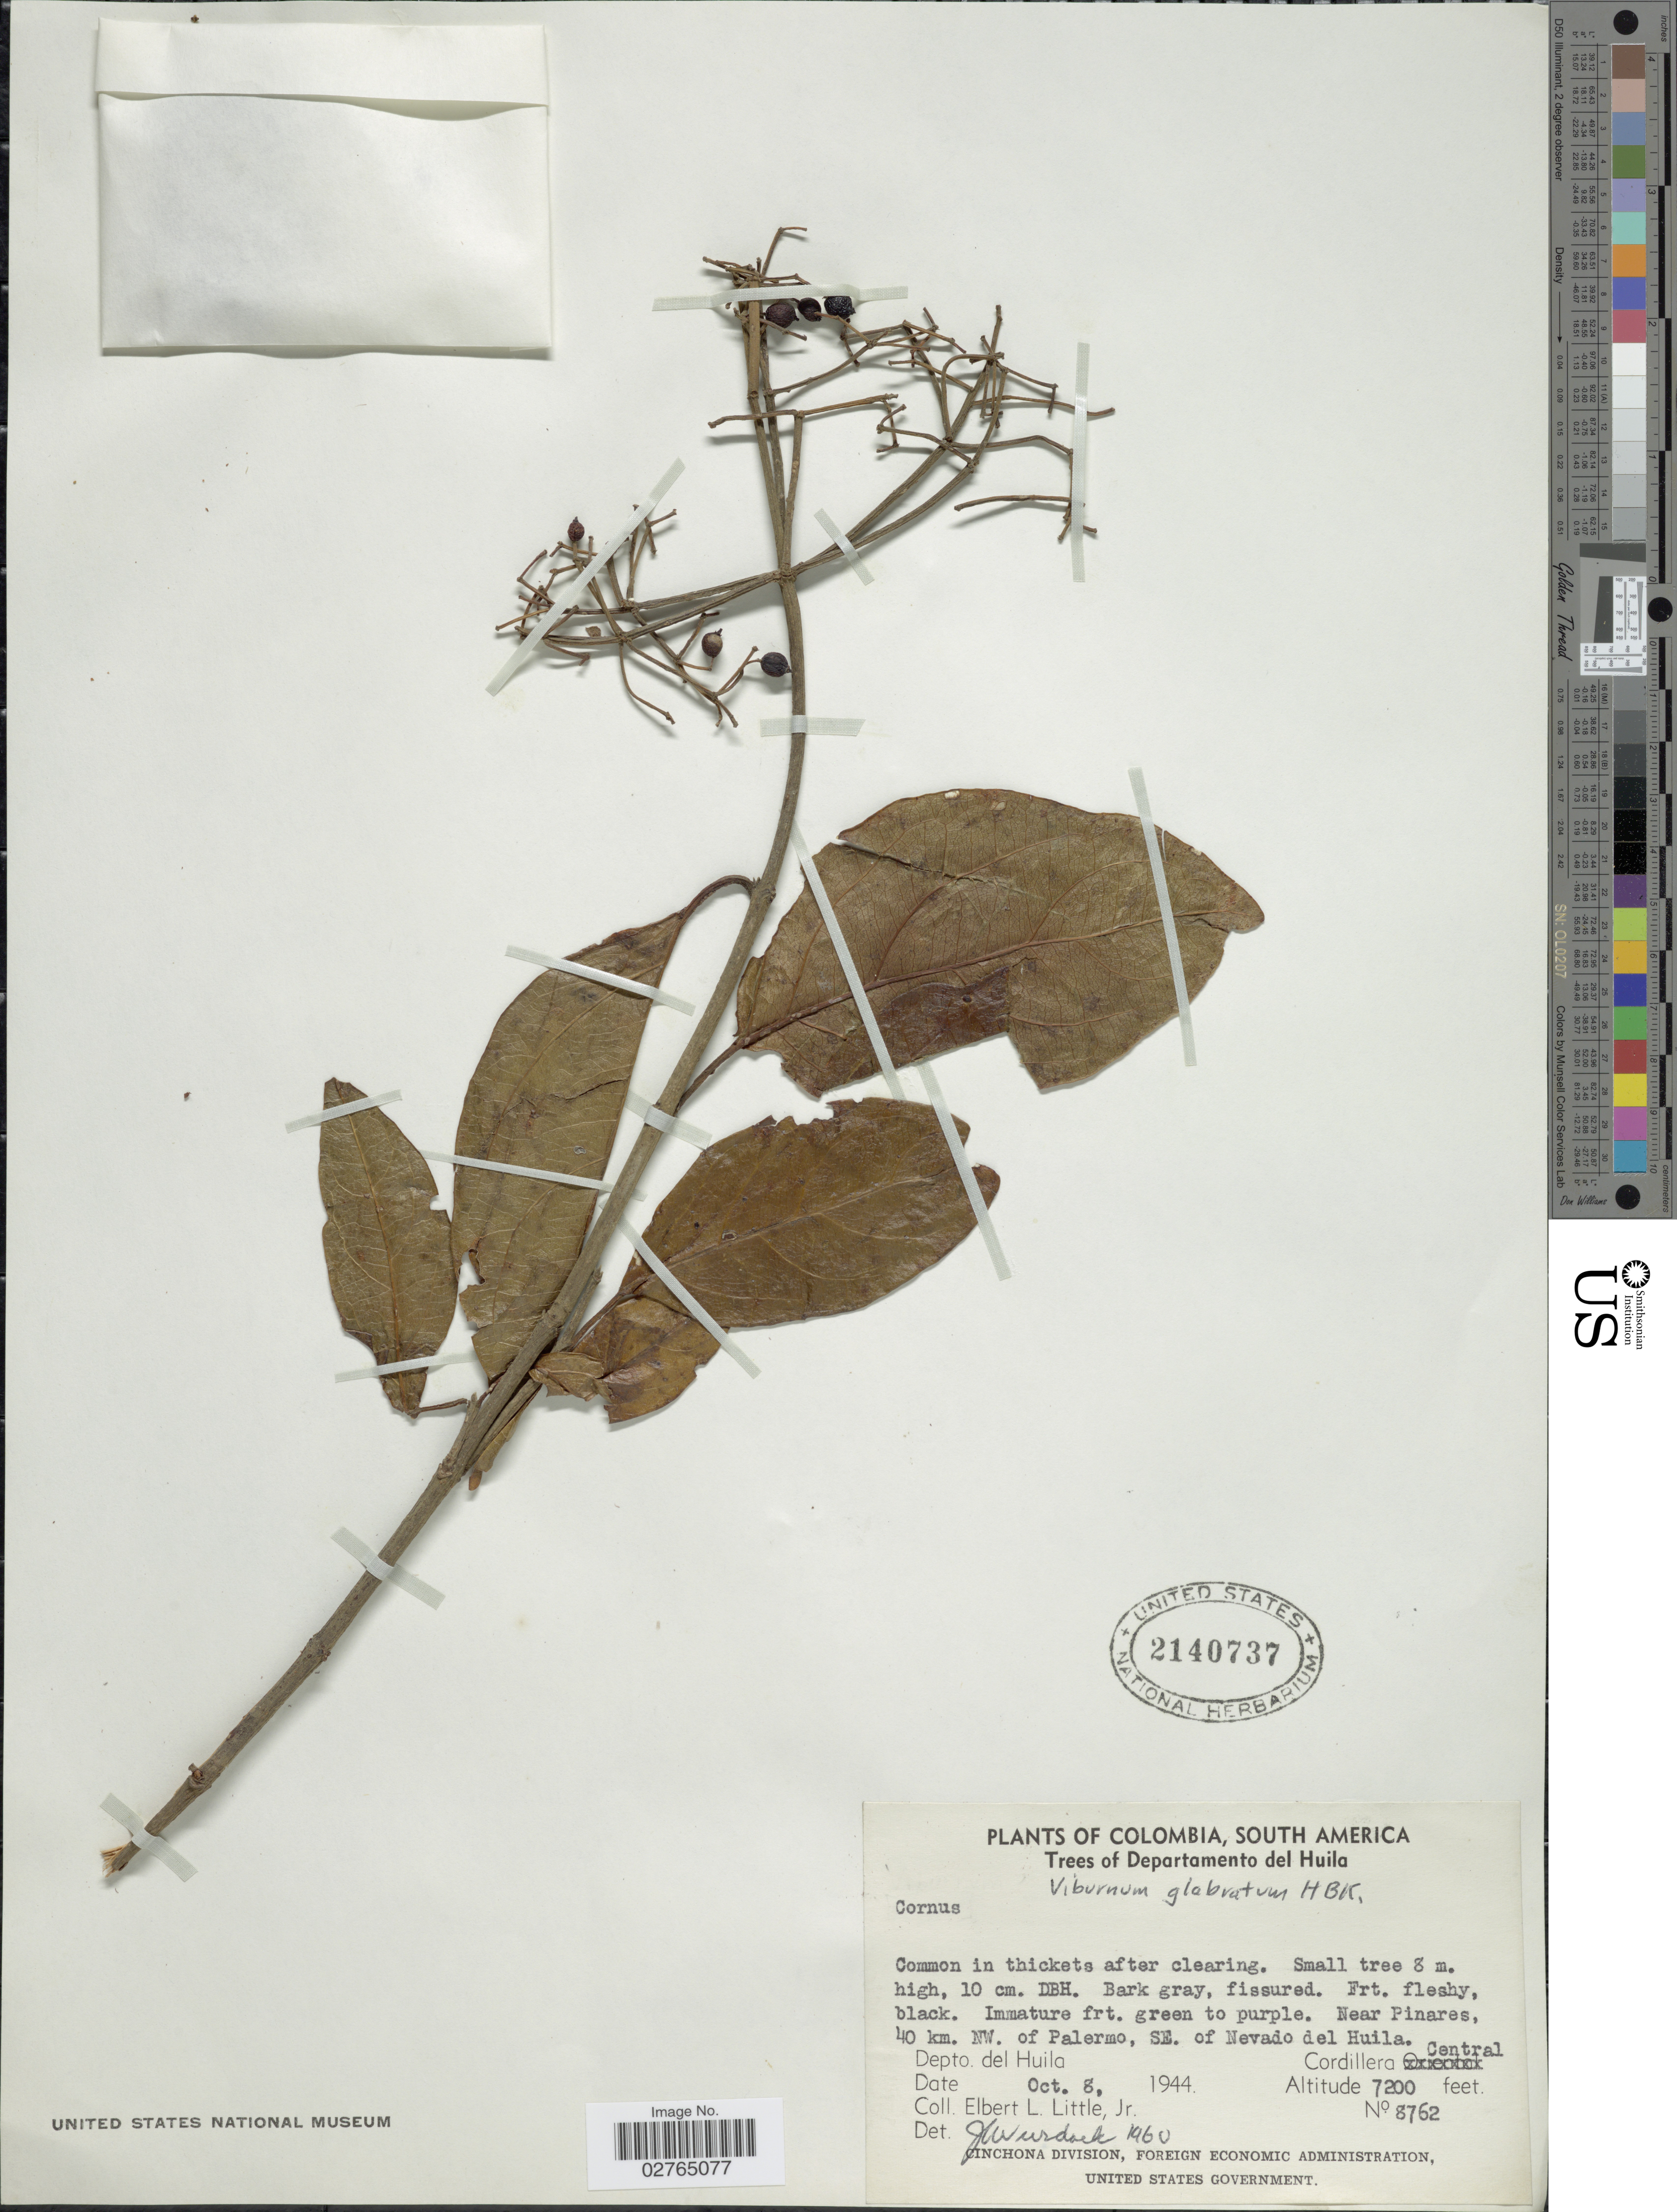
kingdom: Plantae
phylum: Tracheophyta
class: Magnoliopsida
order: Dipsacales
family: Viburnaceae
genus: Viburnum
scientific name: Viburnum glabratum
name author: Kunth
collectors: E. L. Little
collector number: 8762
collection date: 1944-10-08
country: Colombia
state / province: Huila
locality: Departamento del Huila. Near Pinares, 40 km. NW. of Palermo, SE. of Nevado del Huila. Depto. del Huila. Cordillera Central.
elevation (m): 2195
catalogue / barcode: US 2140737